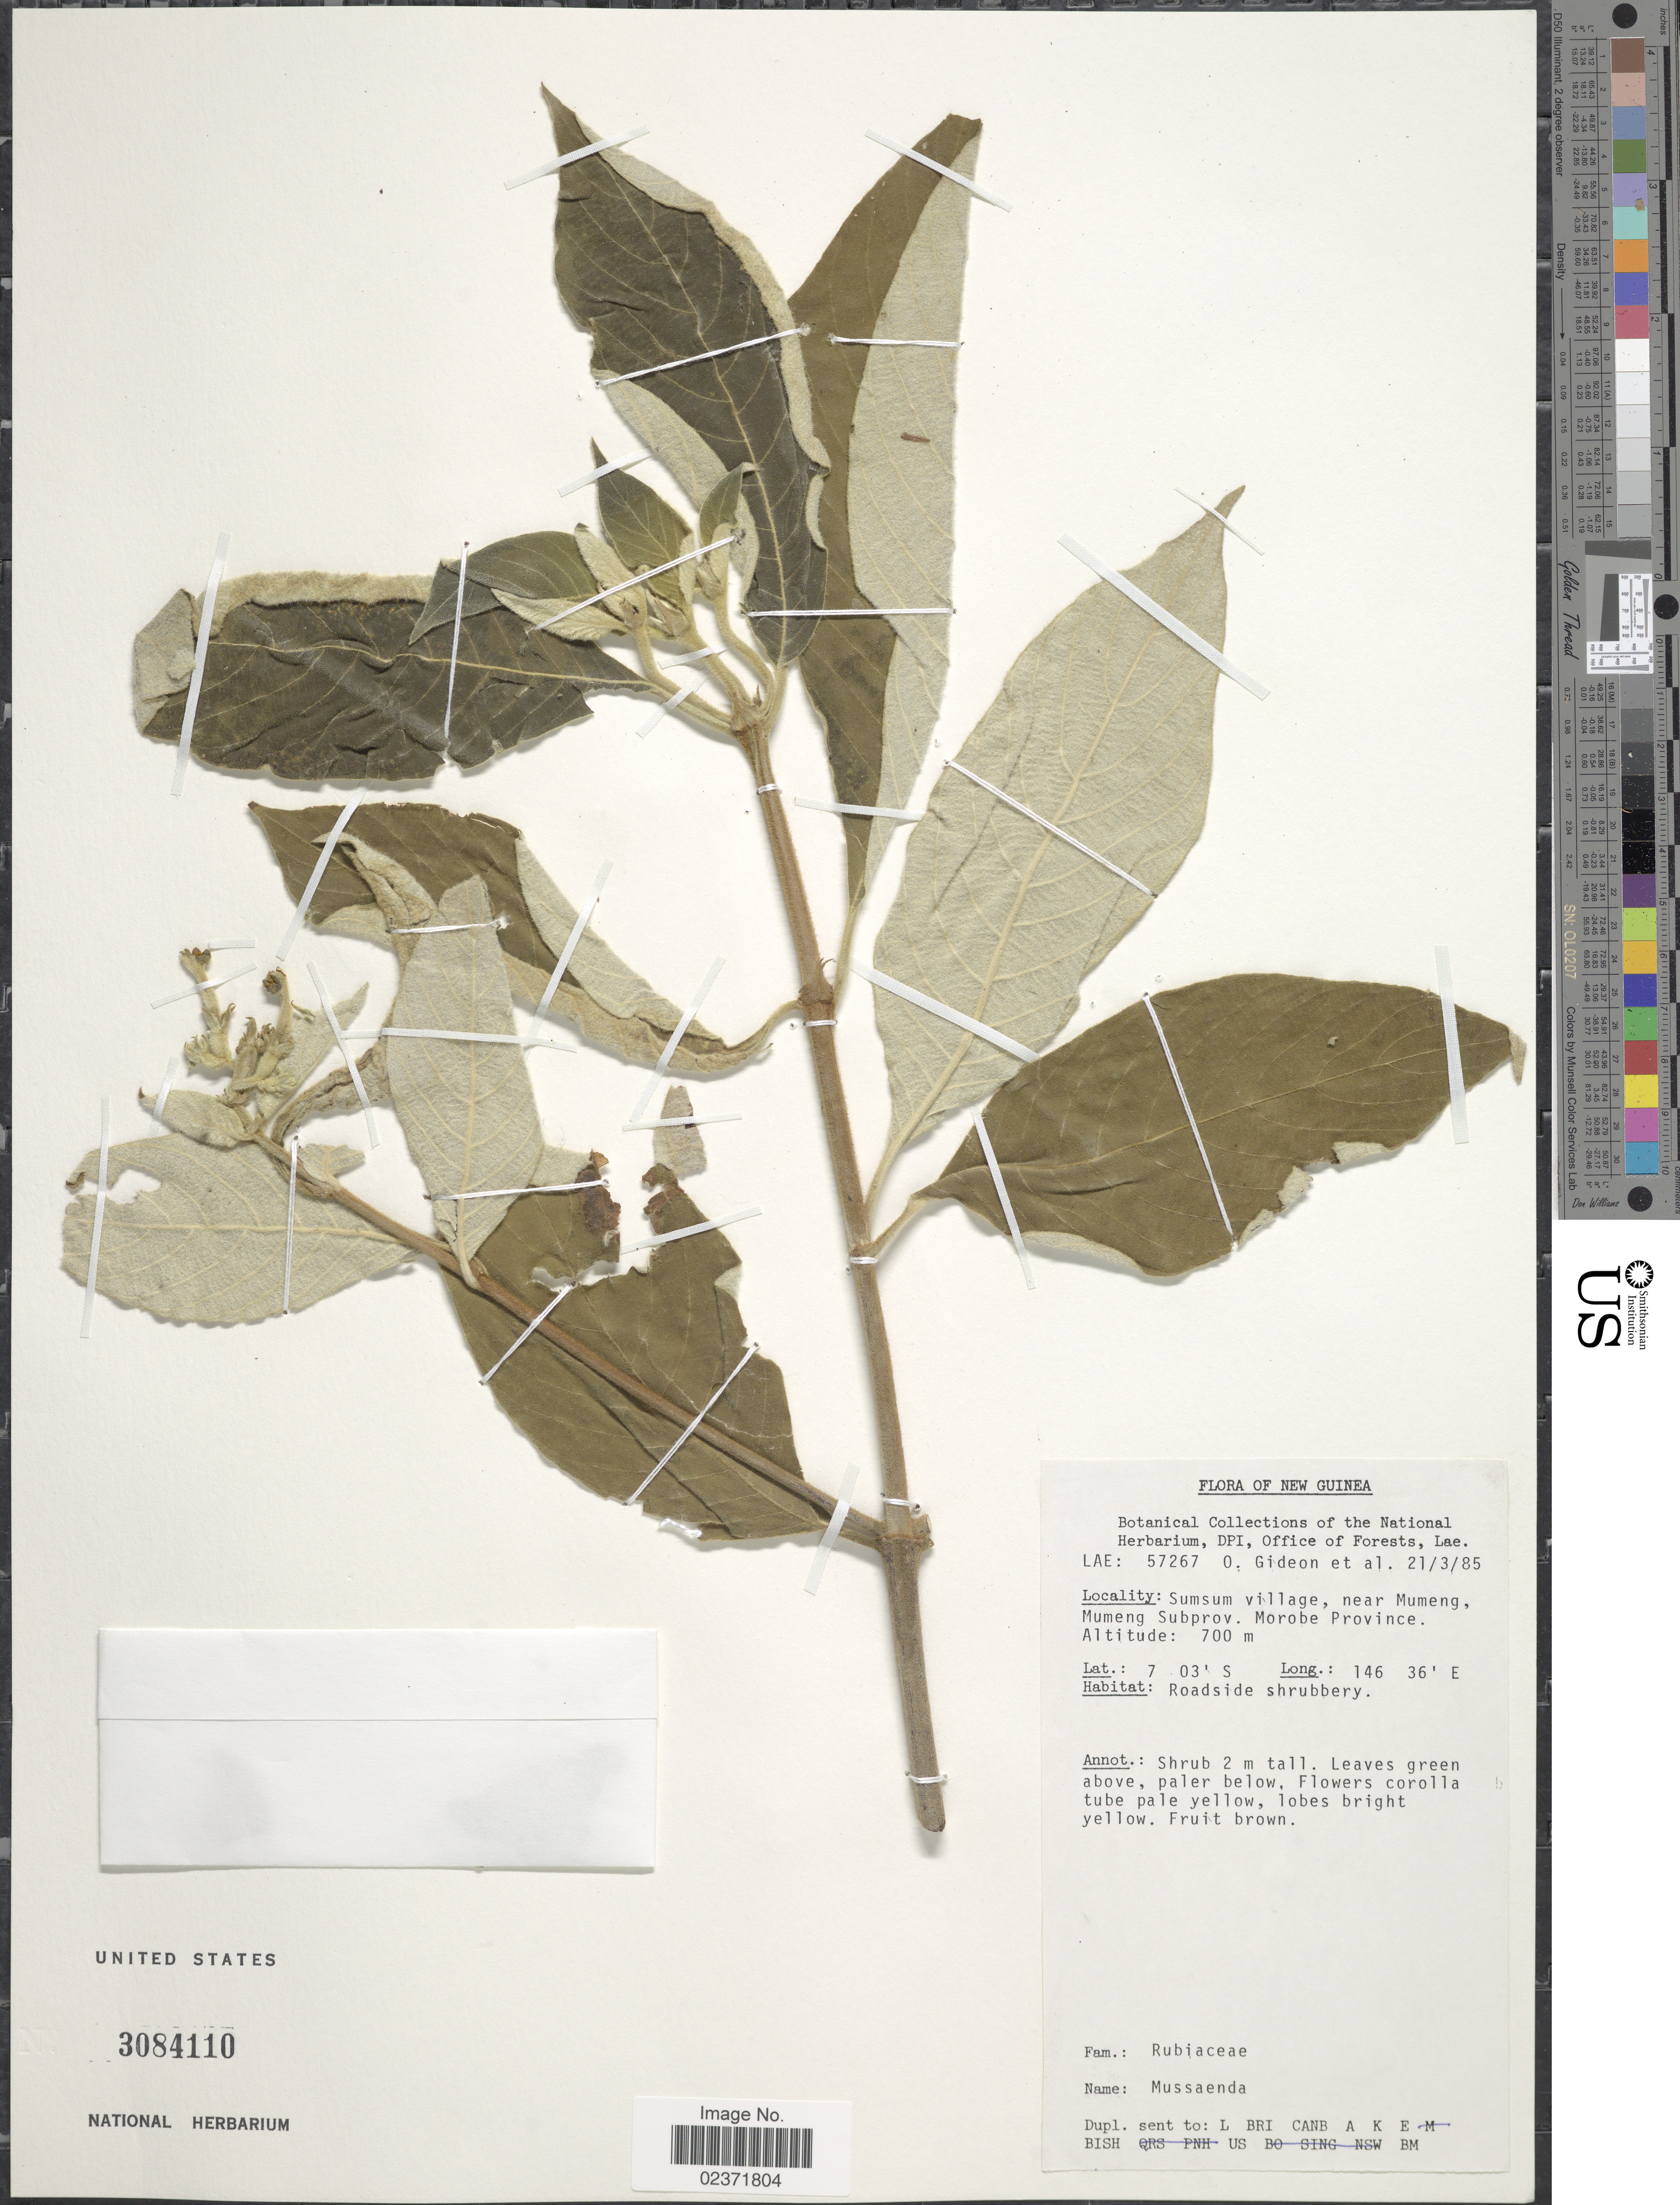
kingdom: Plantae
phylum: Tracheophyta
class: Magnoliopsida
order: Gentianales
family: Rubiaceae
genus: Mussaenda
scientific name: Mussaenda sp.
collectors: O. Gideon & et al.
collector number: LAE57267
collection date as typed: Transcribed d/m/y: 21/3/85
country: Papua New Guinea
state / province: Morobe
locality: New Guinea, Sumsum village, near Mumeng, Mumeng Subprov. Morobe Province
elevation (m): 700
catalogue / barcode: US 3084110